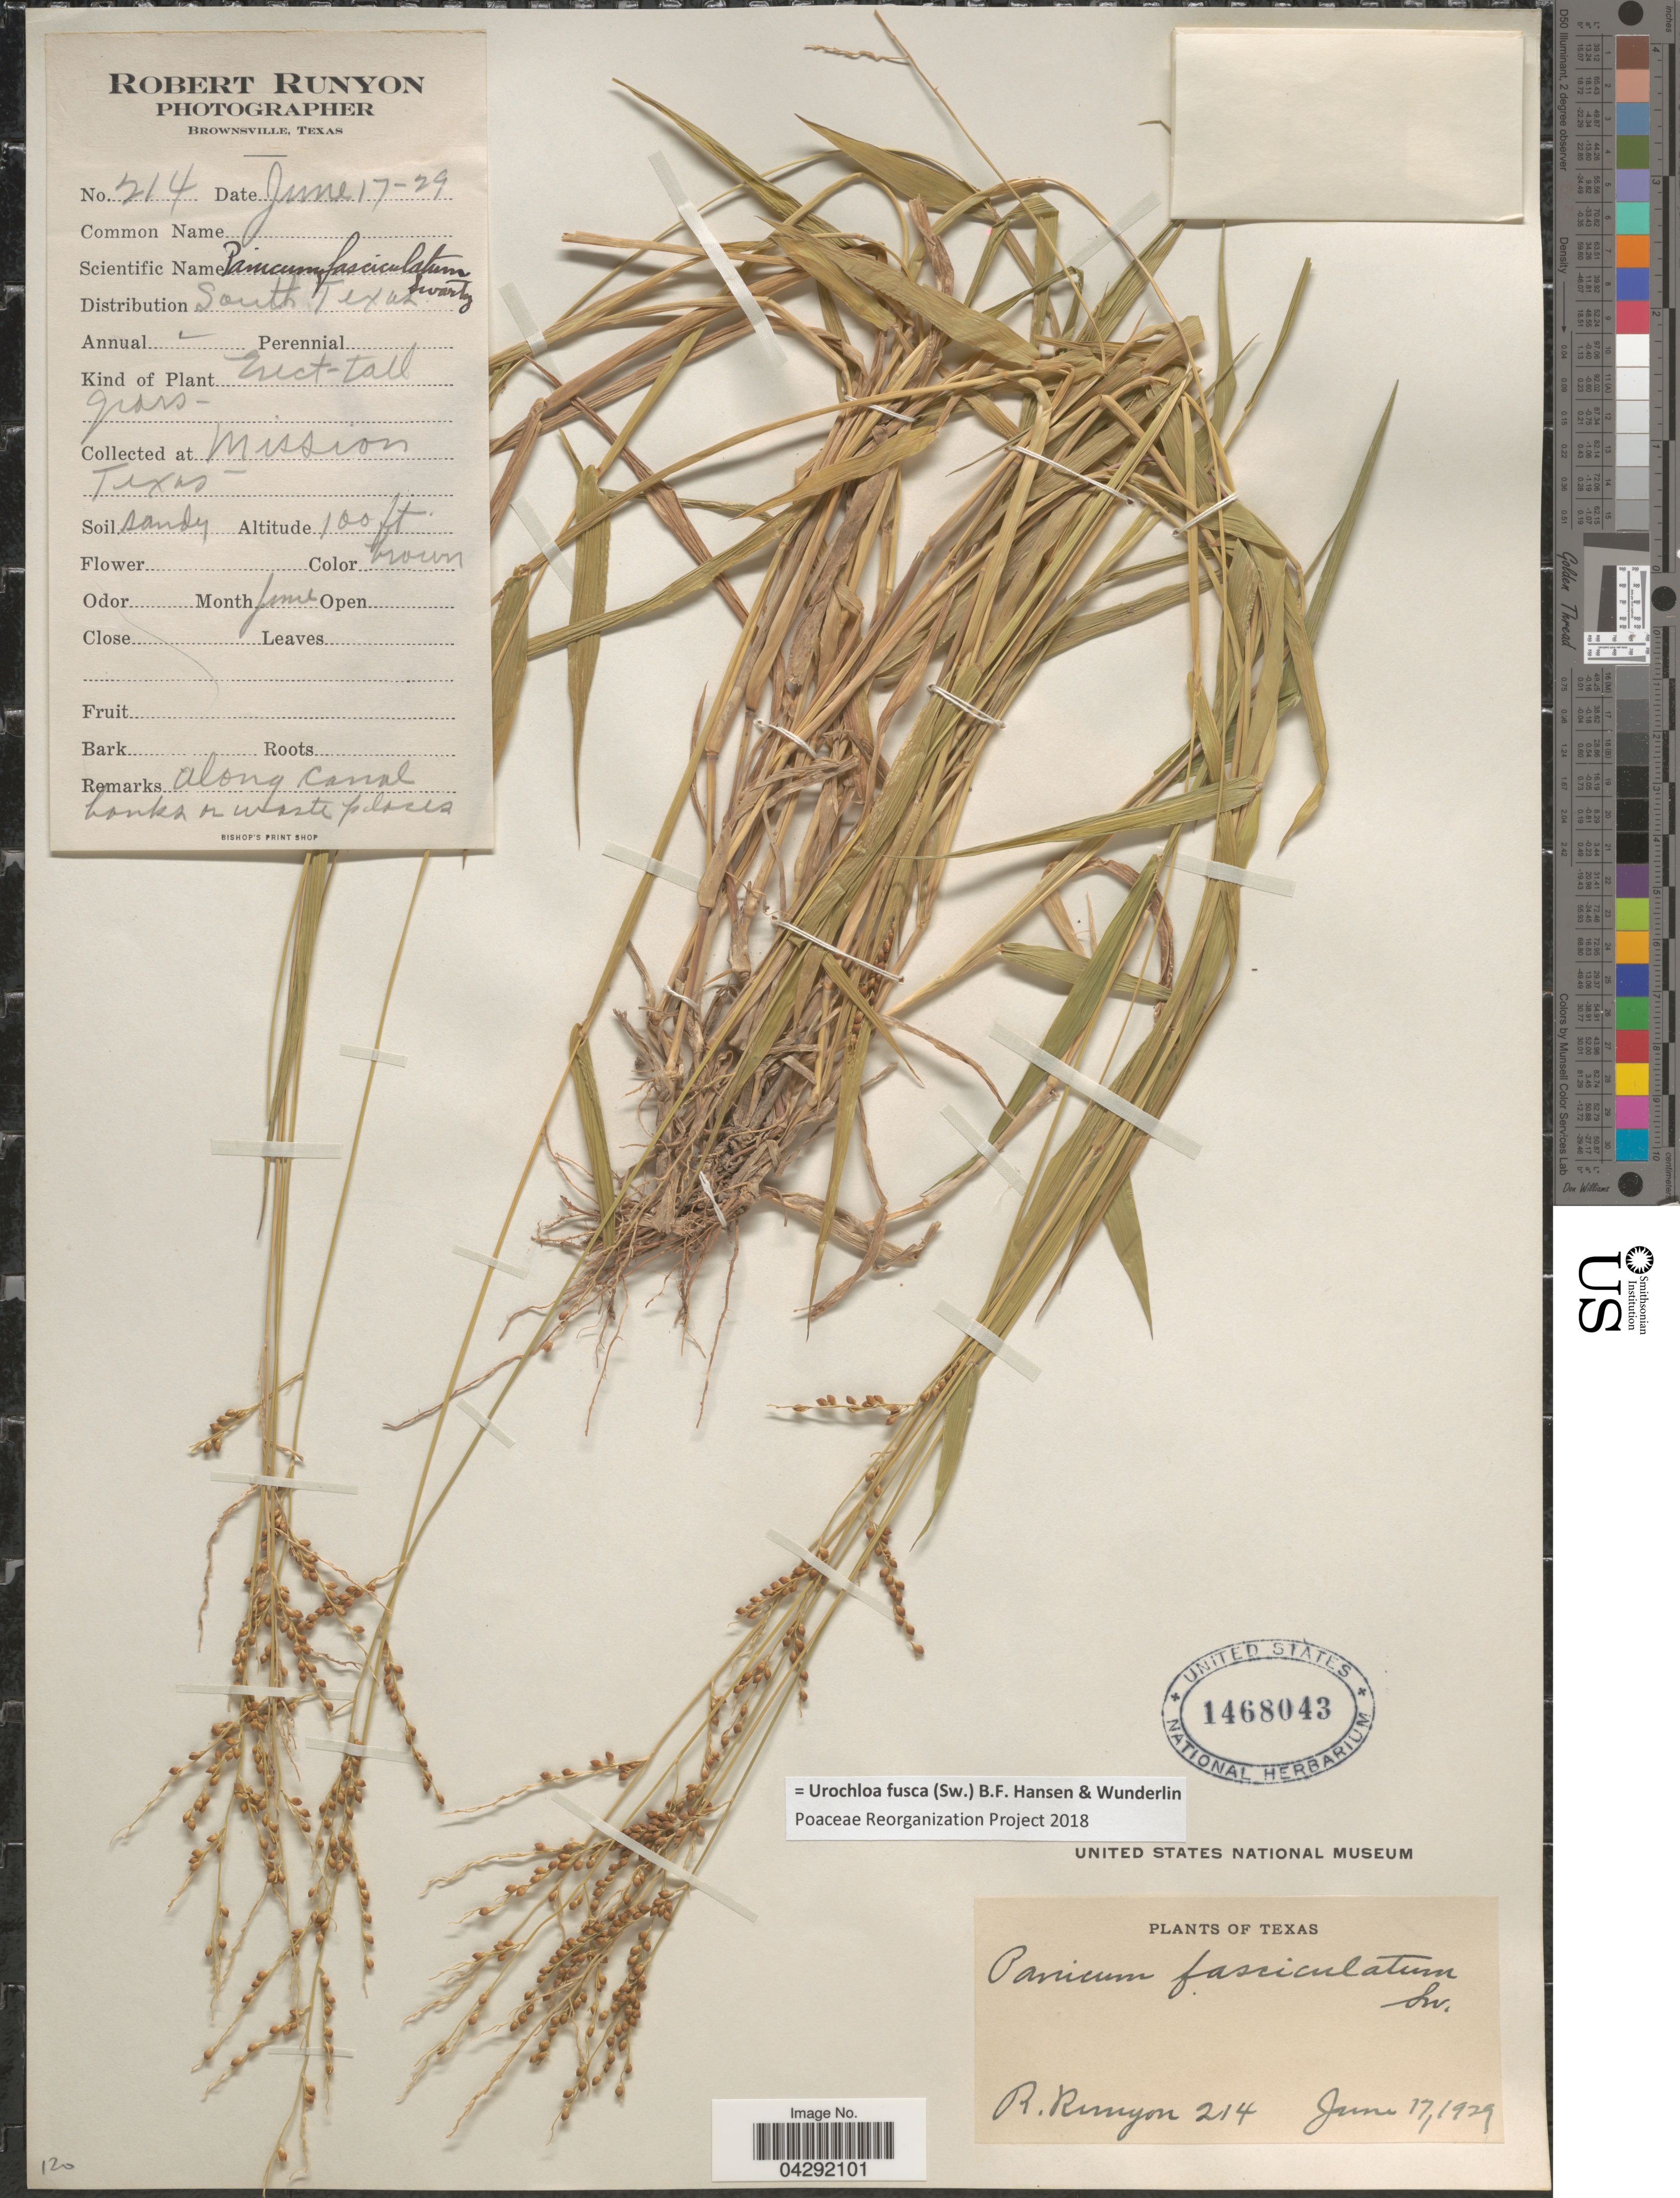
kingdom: Plantae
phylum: Tracheophyta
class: Liliopsida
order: Poales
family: Poaceae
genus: Urochloa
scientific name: Urochloa fusca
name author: (Sw.) B.F. Hansen & Wunderlin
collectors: R. Runyon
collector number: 214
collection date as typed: Transcribed d/m/y: 17/6/29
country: United States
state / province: Texas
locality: Distribution South Texas. Mission Texas. Along Canal banks on waste places.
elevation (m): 30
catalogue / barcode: US 1468043